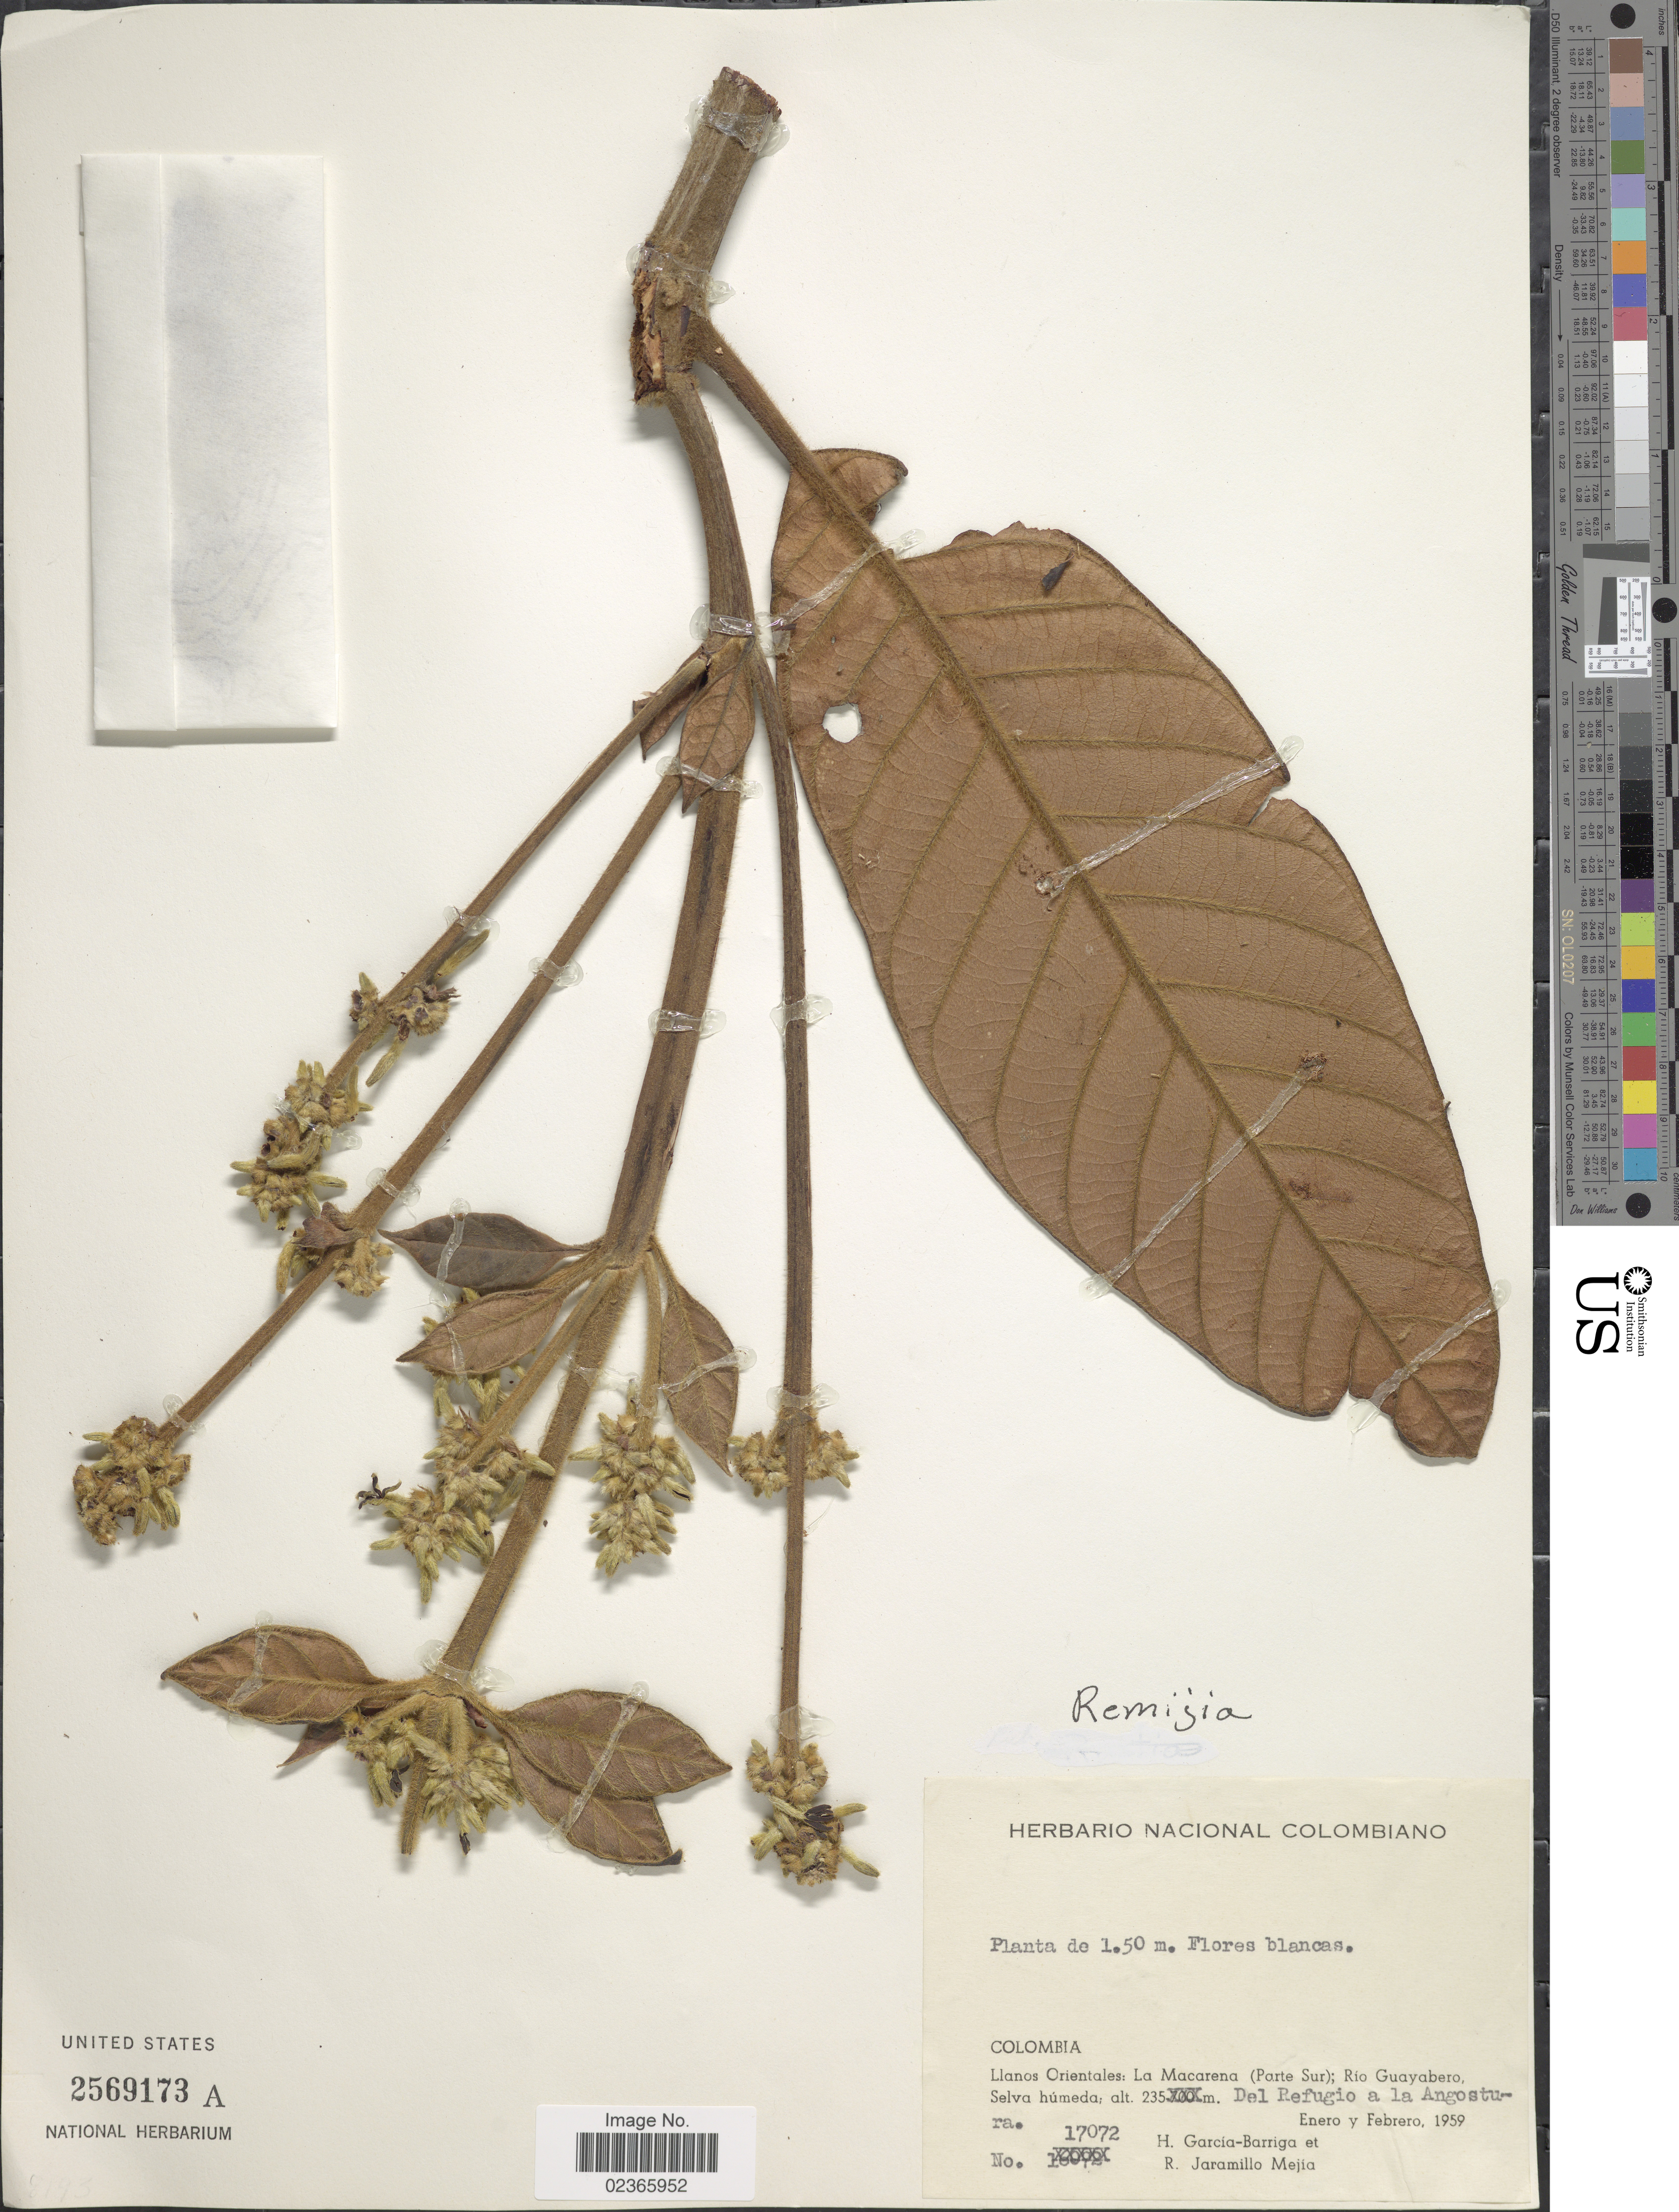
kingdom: Plantae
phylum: Tracheophyta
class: Magnoliopsida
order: Gentianales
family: Rubiaceae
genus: Remijia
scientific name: Remijia sp.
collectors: H. García Barriga & R. Jaramillo M.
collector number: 17072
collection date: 1959-01/1959-02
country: Colombia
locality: Colombia, Llanos Orientales La Macarena (Parte Sur); rio Guayabero, Selva humeda. Del Refugio a la Angostura.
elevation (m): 235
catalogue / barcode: US 2569173A